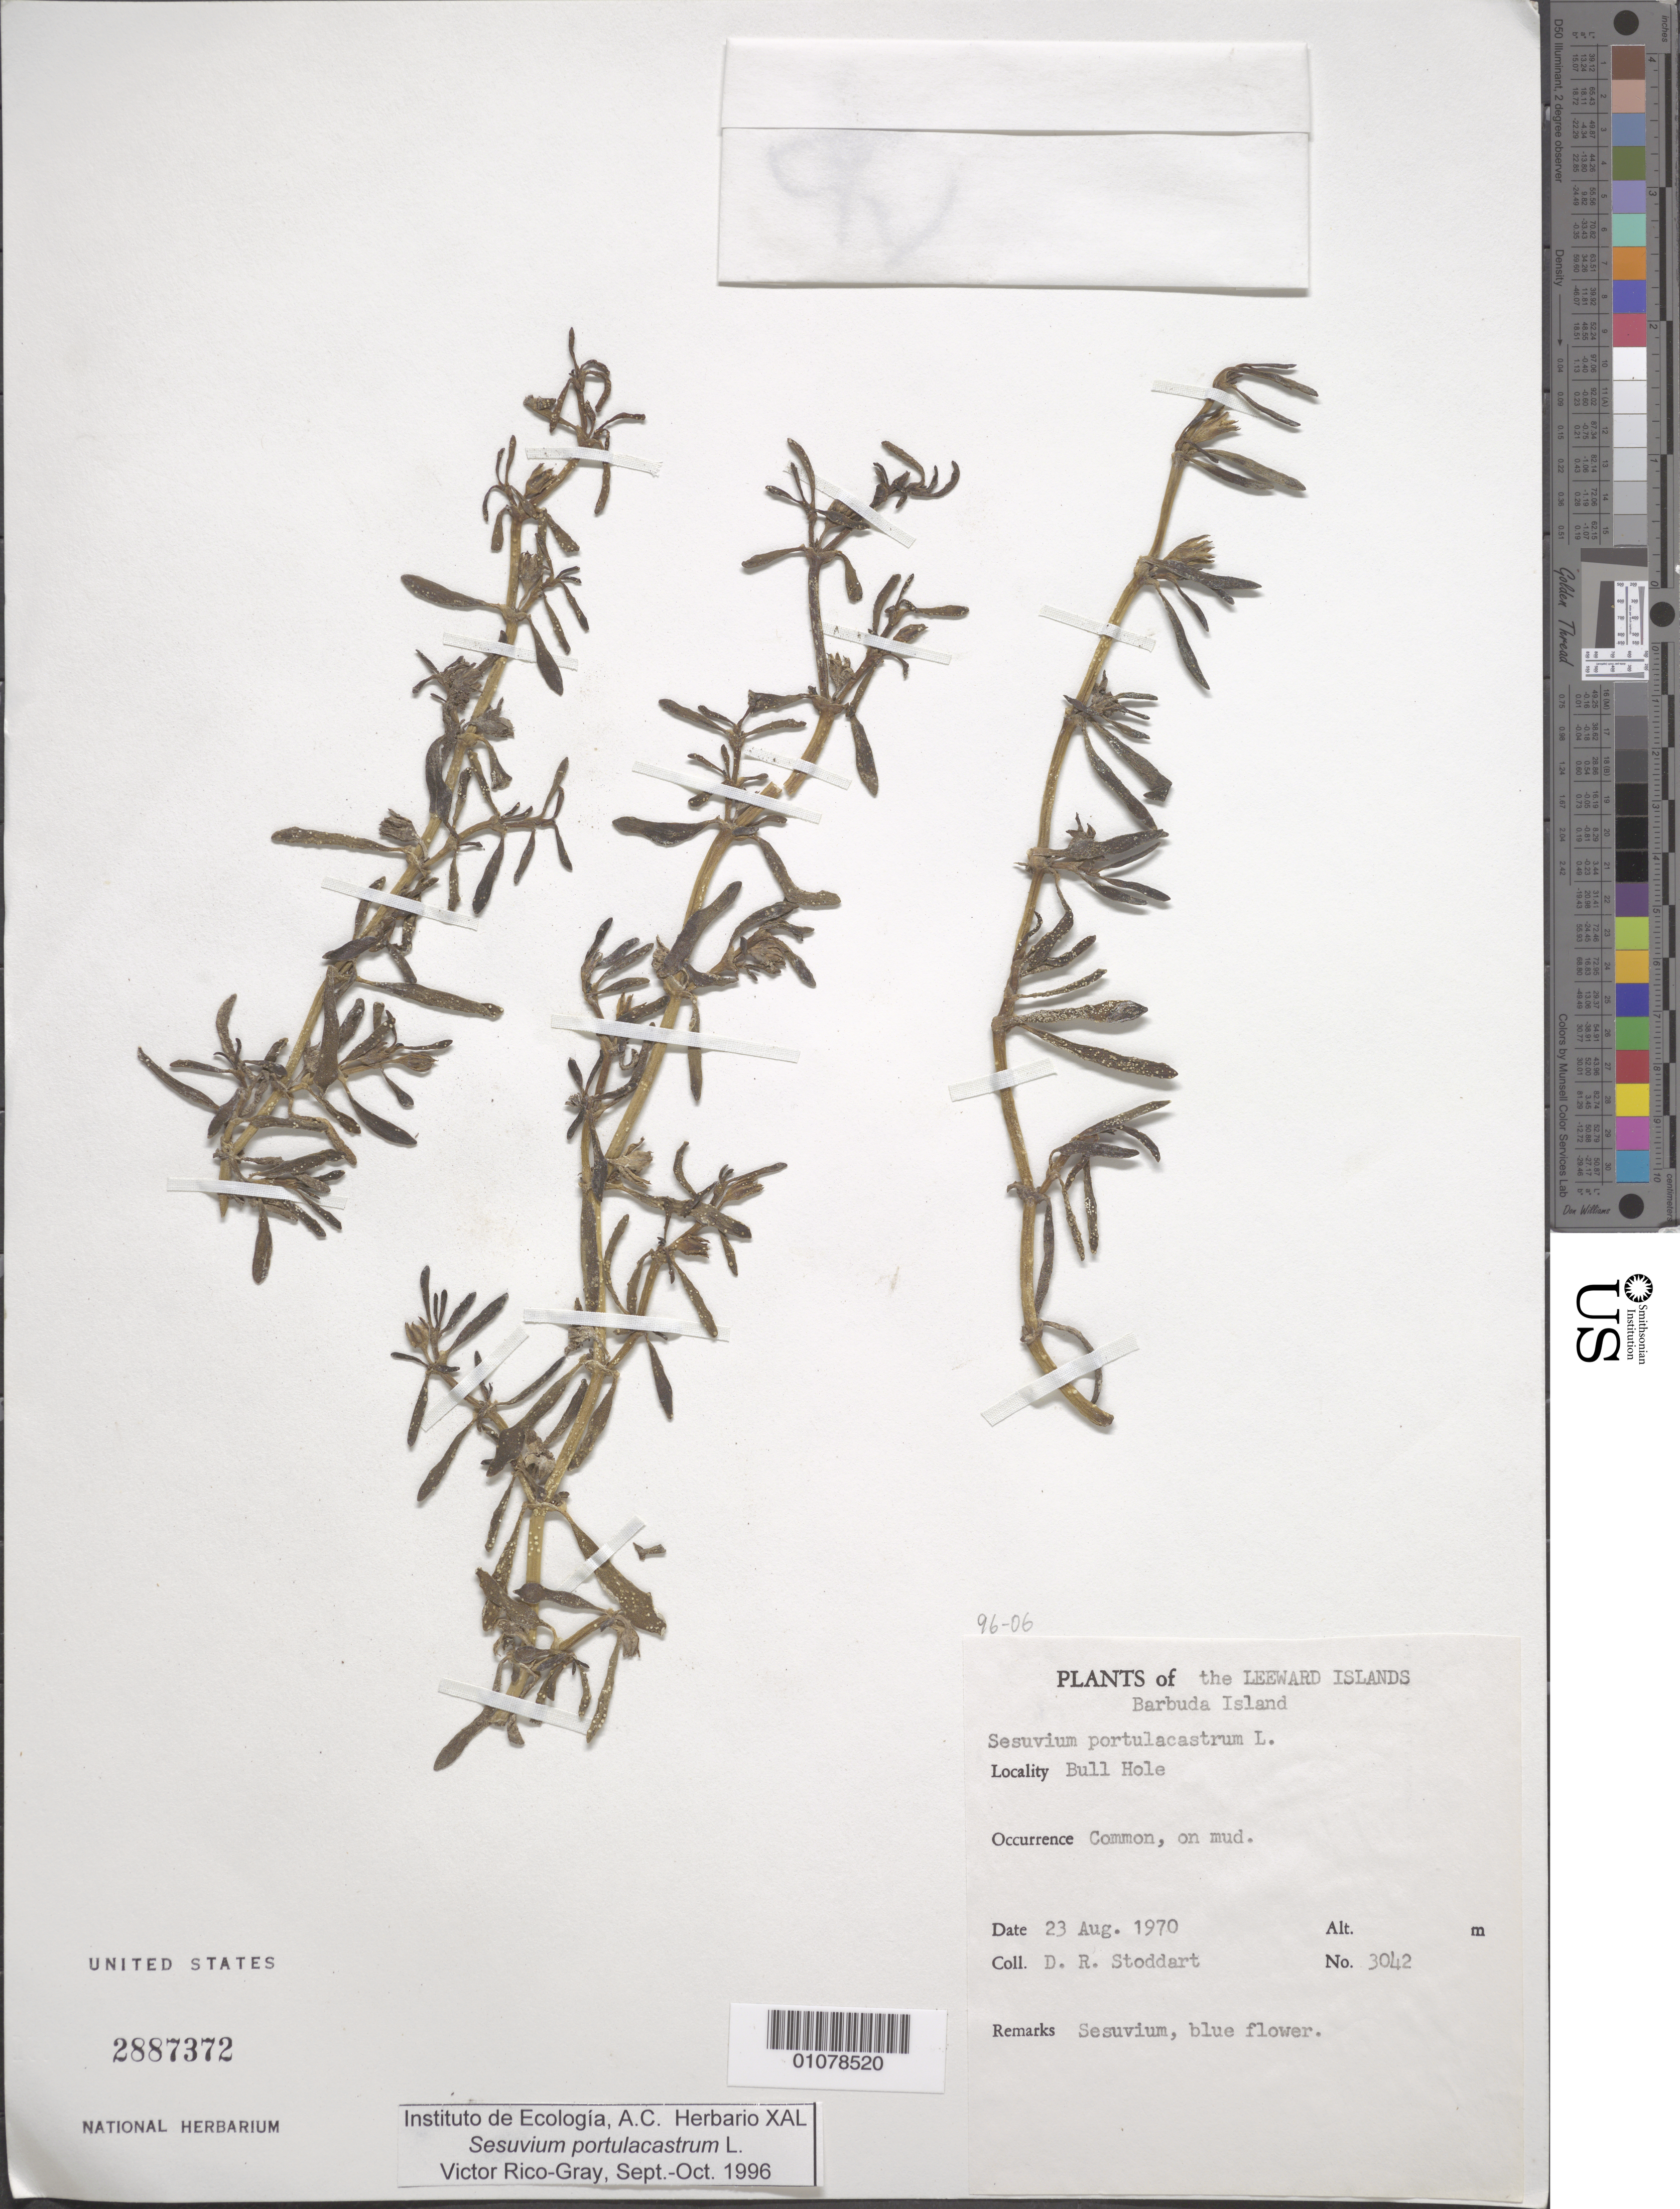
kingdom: Plantae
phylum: Tracheophyta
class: Magnoliopsida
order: Caryophyllales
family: Aizoaceae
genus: Sesuvium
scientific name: Sesuvium portulacastrum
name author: (L.) L.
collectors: D. R. Stoddart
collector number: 3042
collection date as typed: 23 Aug 1970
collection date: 1970-08-23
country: Antigua and Barbuda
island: Barbuda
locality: Bull HOle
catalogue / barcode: US 2887372